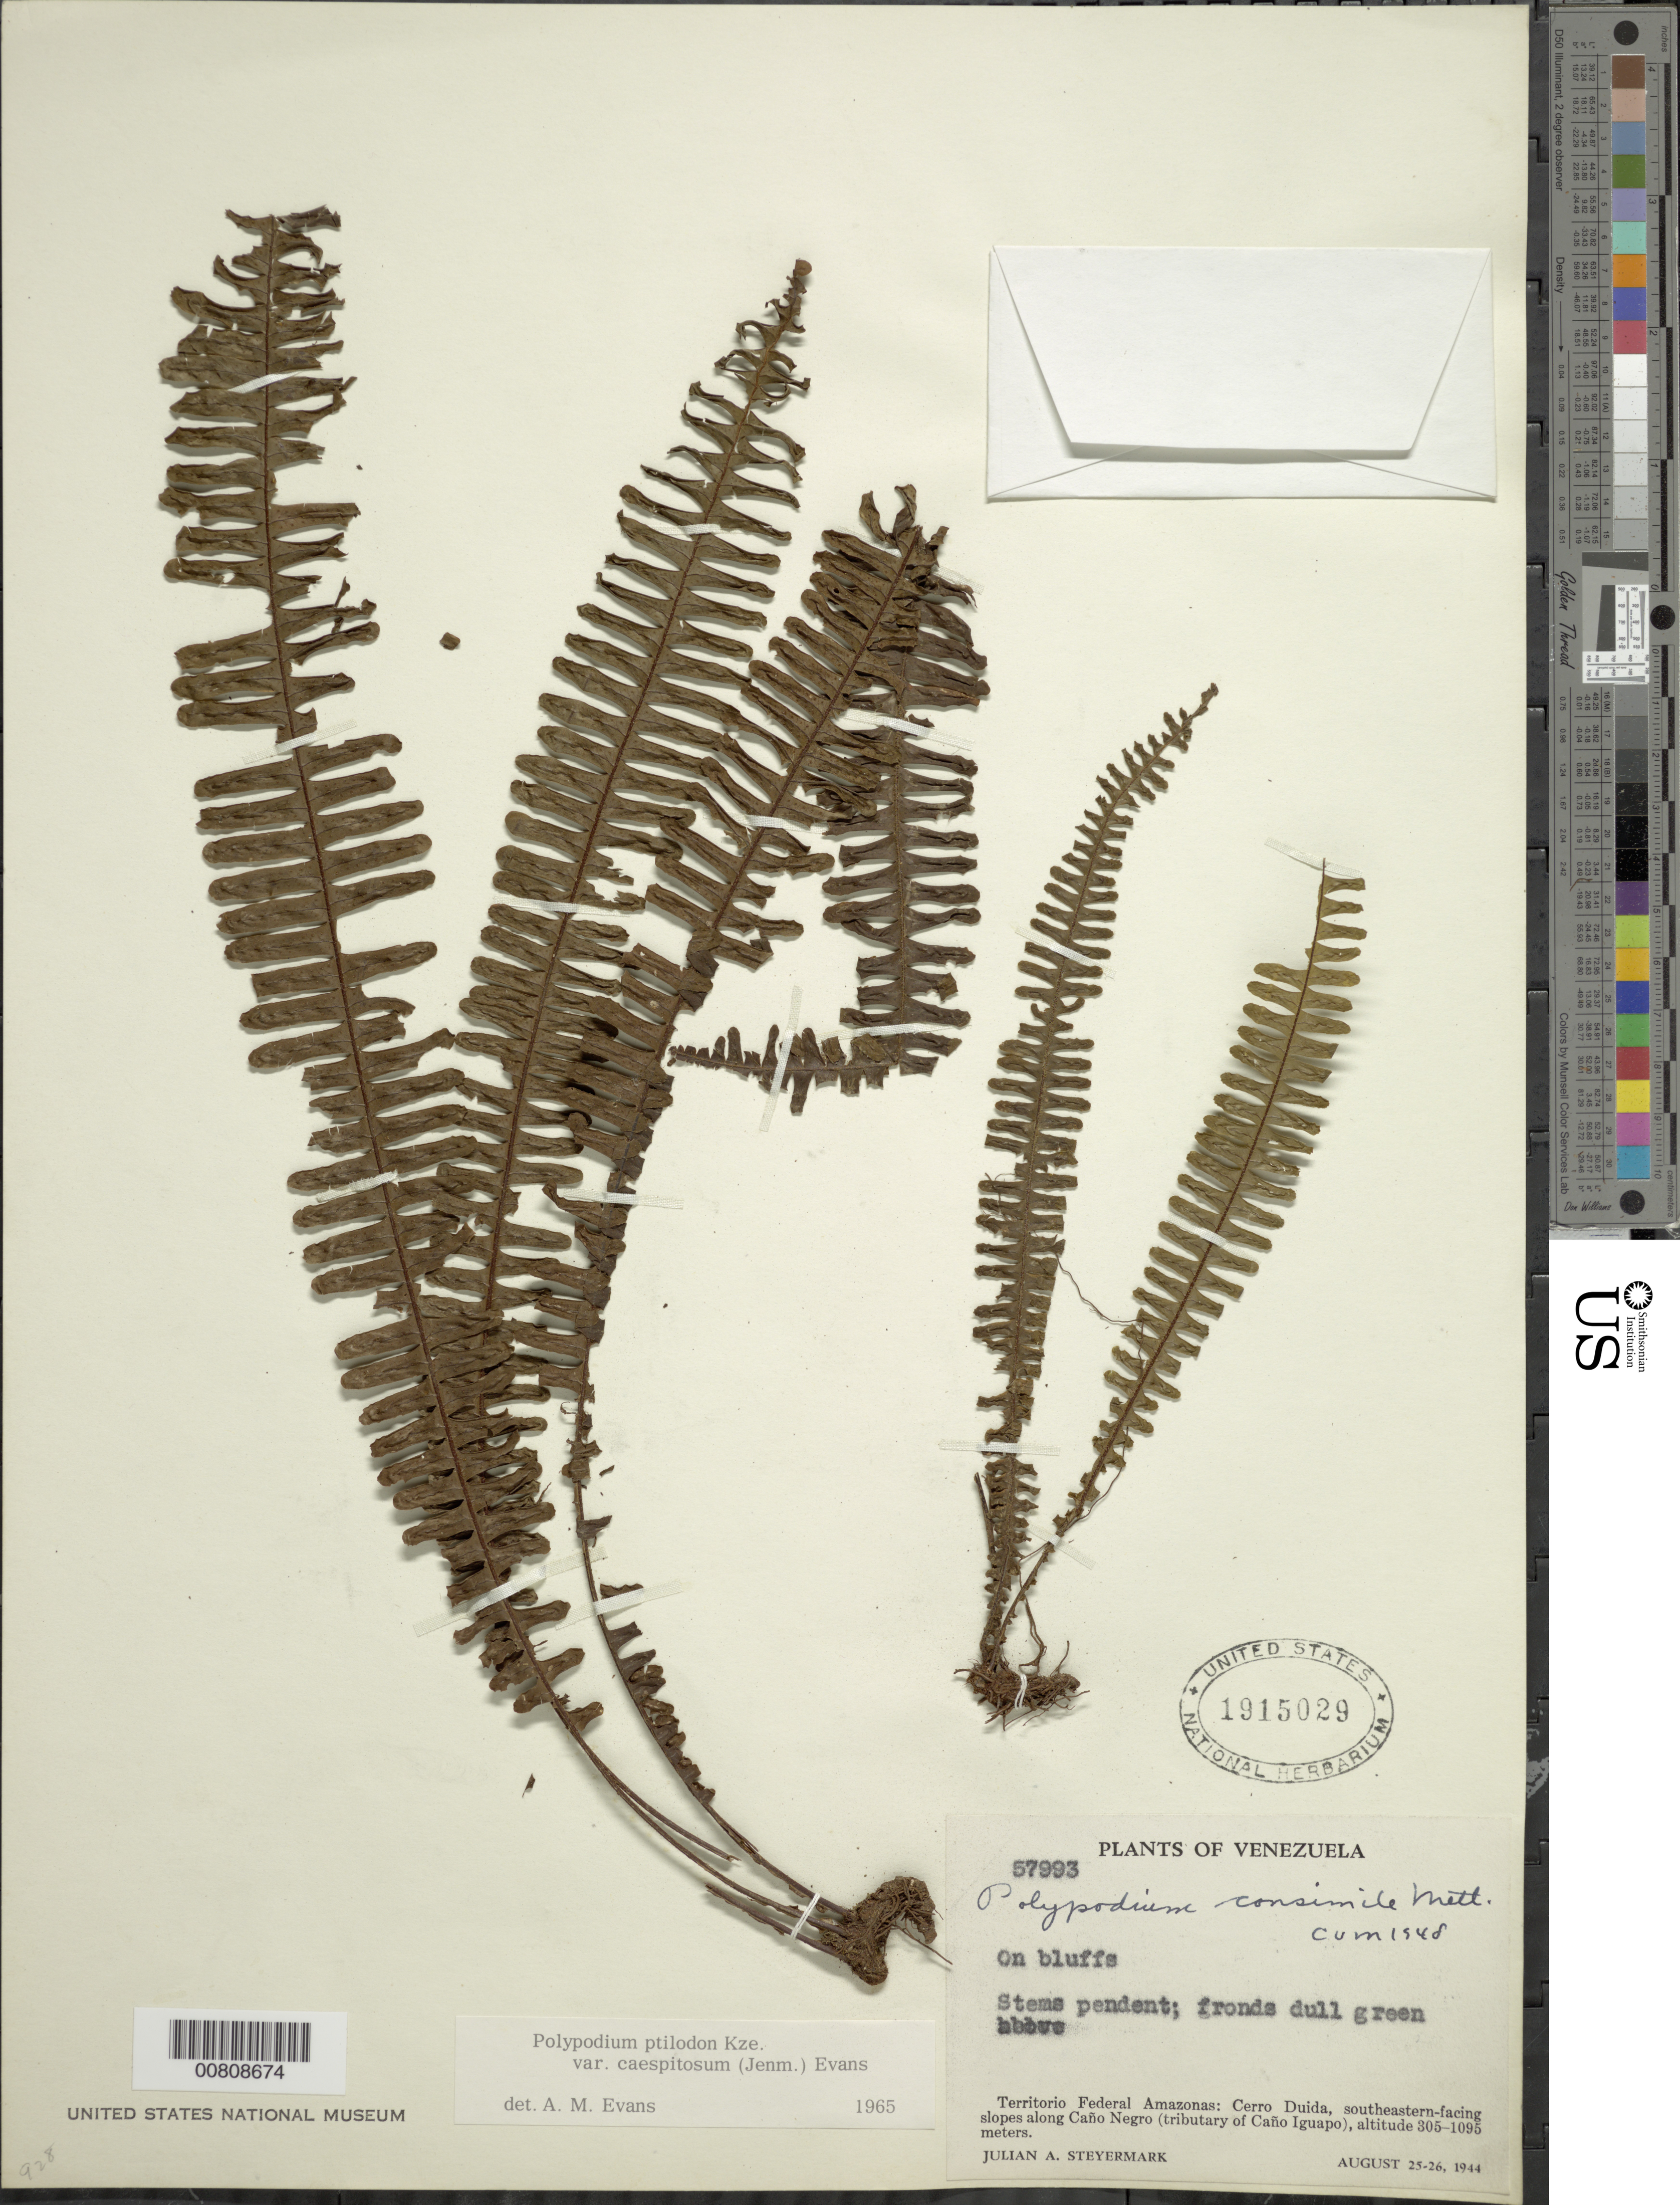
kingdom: Plantae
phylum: Tracheophyta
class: Polypodiopsida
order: Polypodiales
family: Polypodiaceae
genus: Pecluma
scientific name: Pecluma ptilodos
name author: (Kunze) Price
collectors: J. Steyermark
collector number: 57993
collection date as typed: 25-Aug-44 to 26-Aug-44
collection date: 1944-08-25/1944-08-26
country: Venezuela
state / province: Amazonas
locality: Cerro Duida, southeastern-facing slopes along Caño Negro (tributary of Caño Iguapo)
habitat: SE-facing slopes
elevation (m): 305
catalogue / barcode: US 1915029